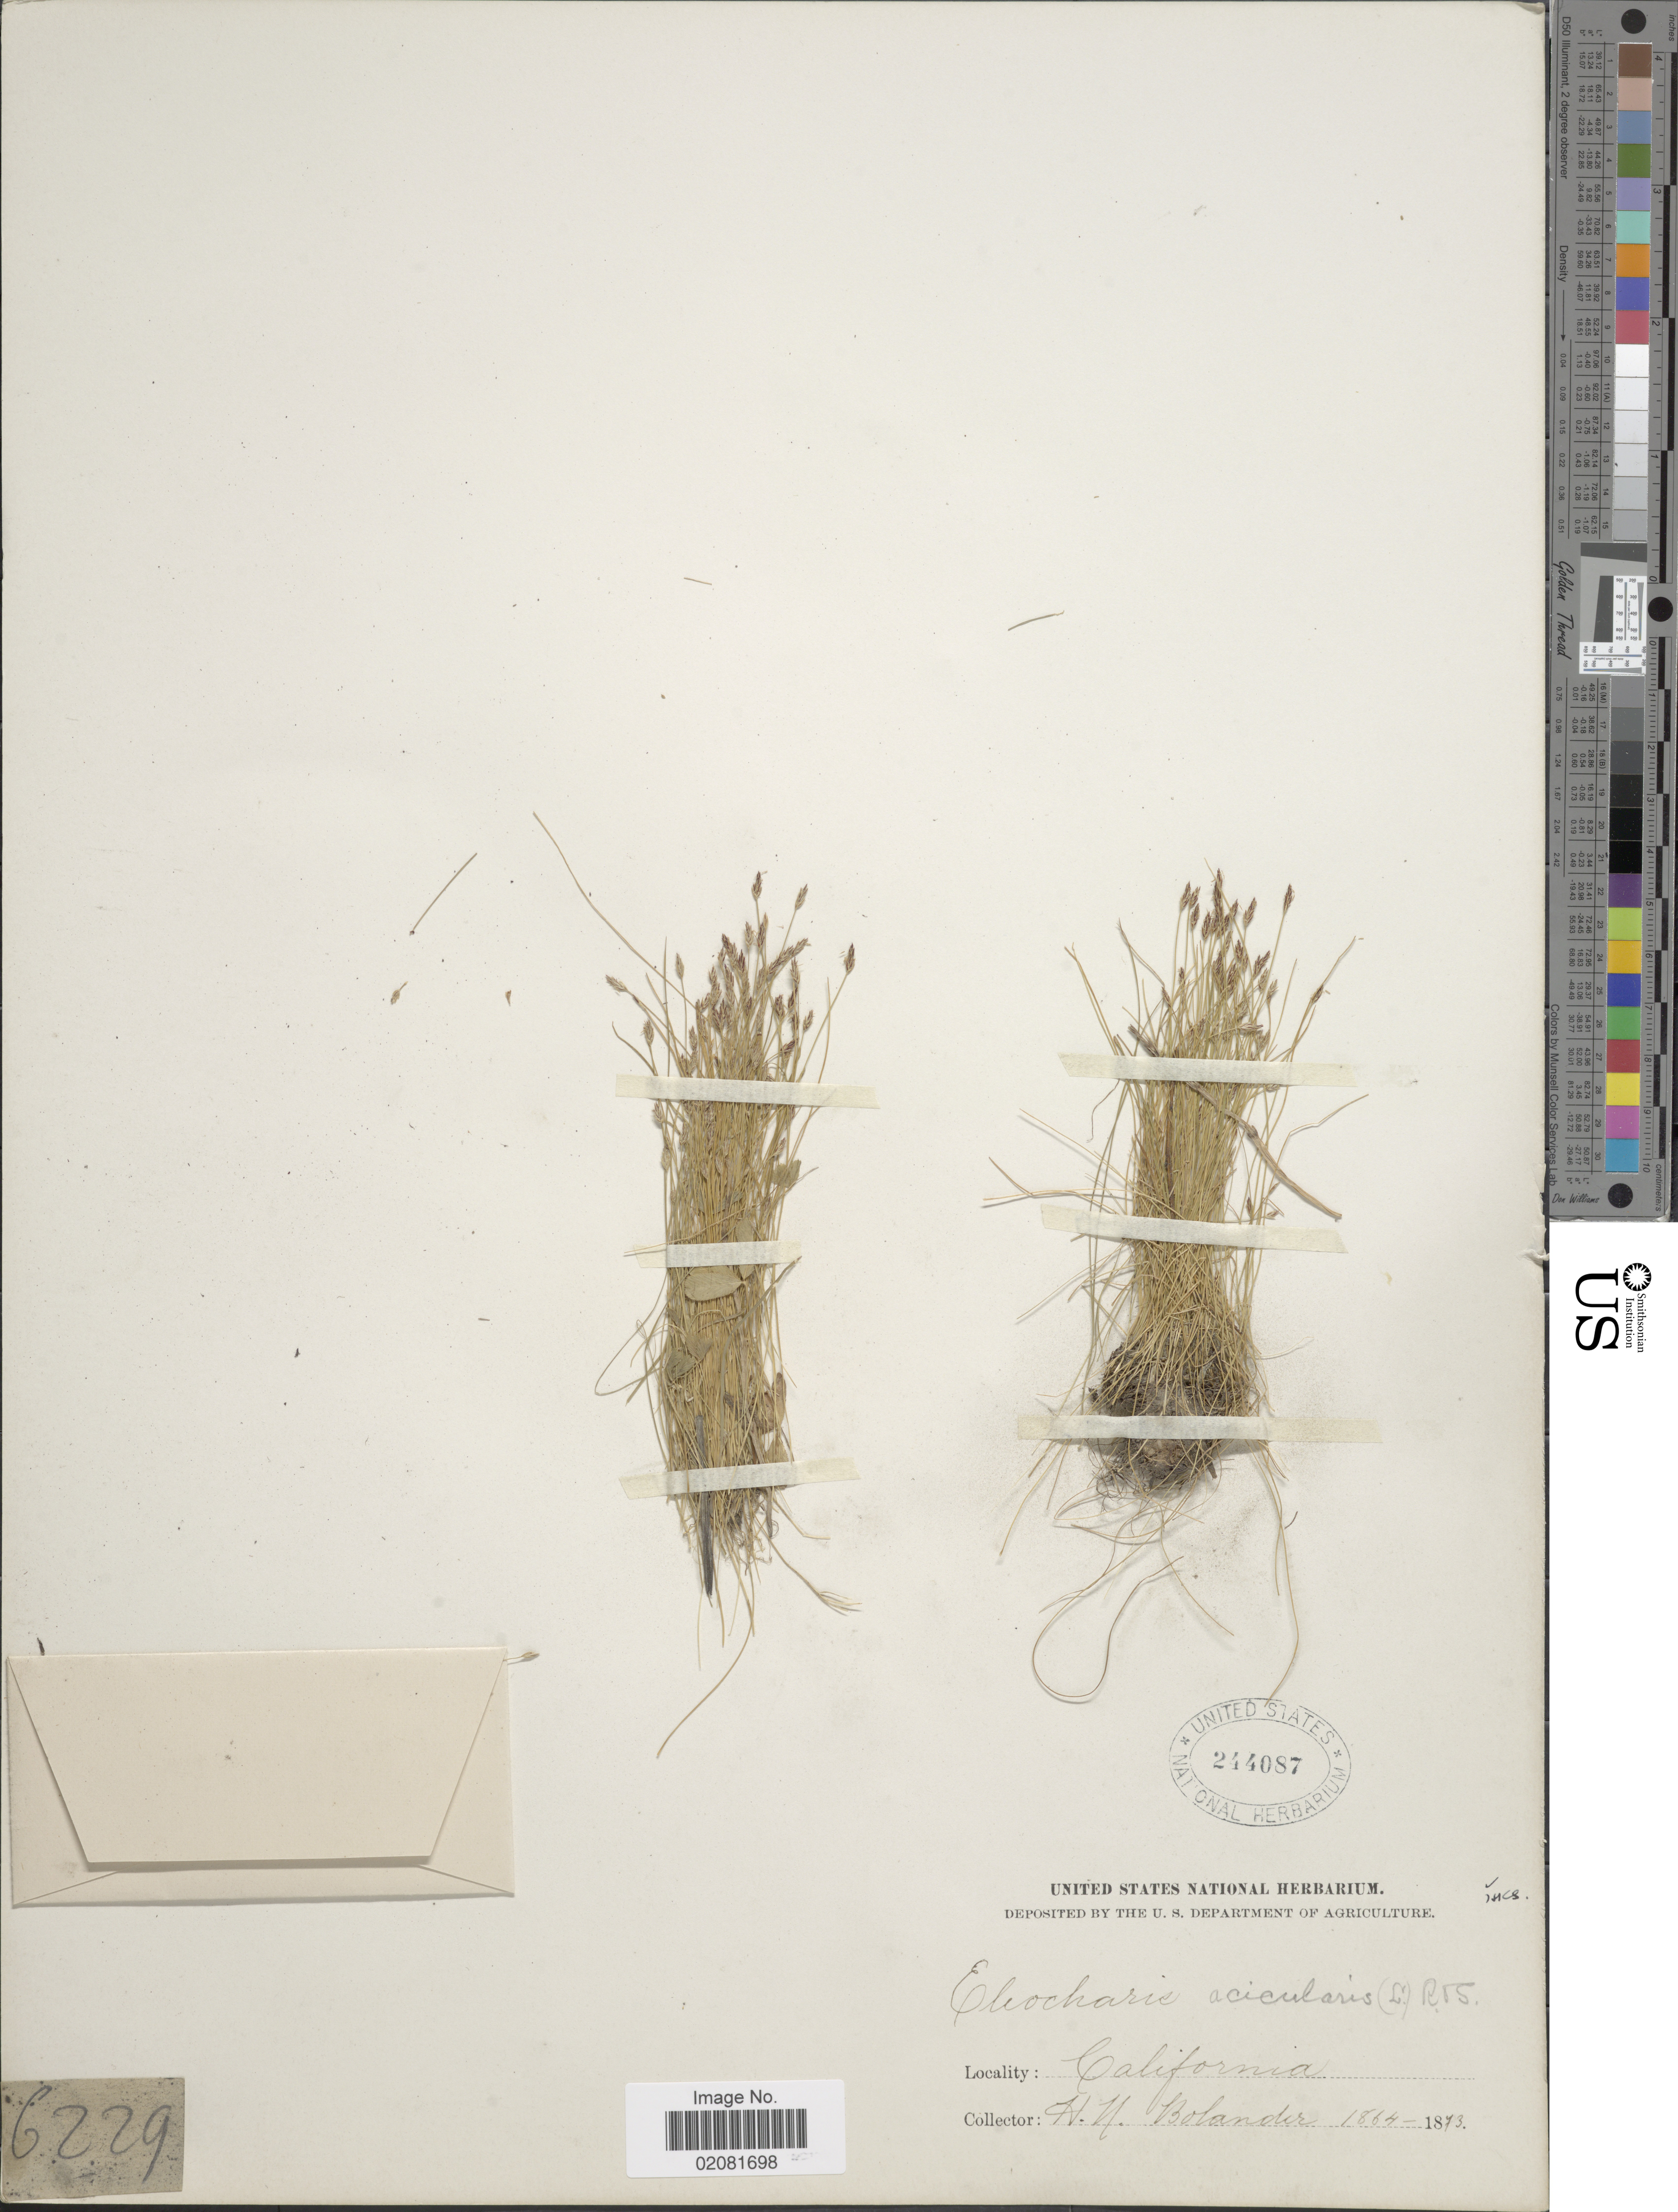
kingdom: Plantae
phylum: Tracheophyta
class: Liliopsida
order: Poales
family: Cyperaceae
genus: Eleocharis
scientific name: Eleocharis acicularis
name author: (L.) Roem. & Schult.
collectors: H. Bolander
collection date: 1864/1873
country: United States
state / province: California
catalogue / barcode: US 244087